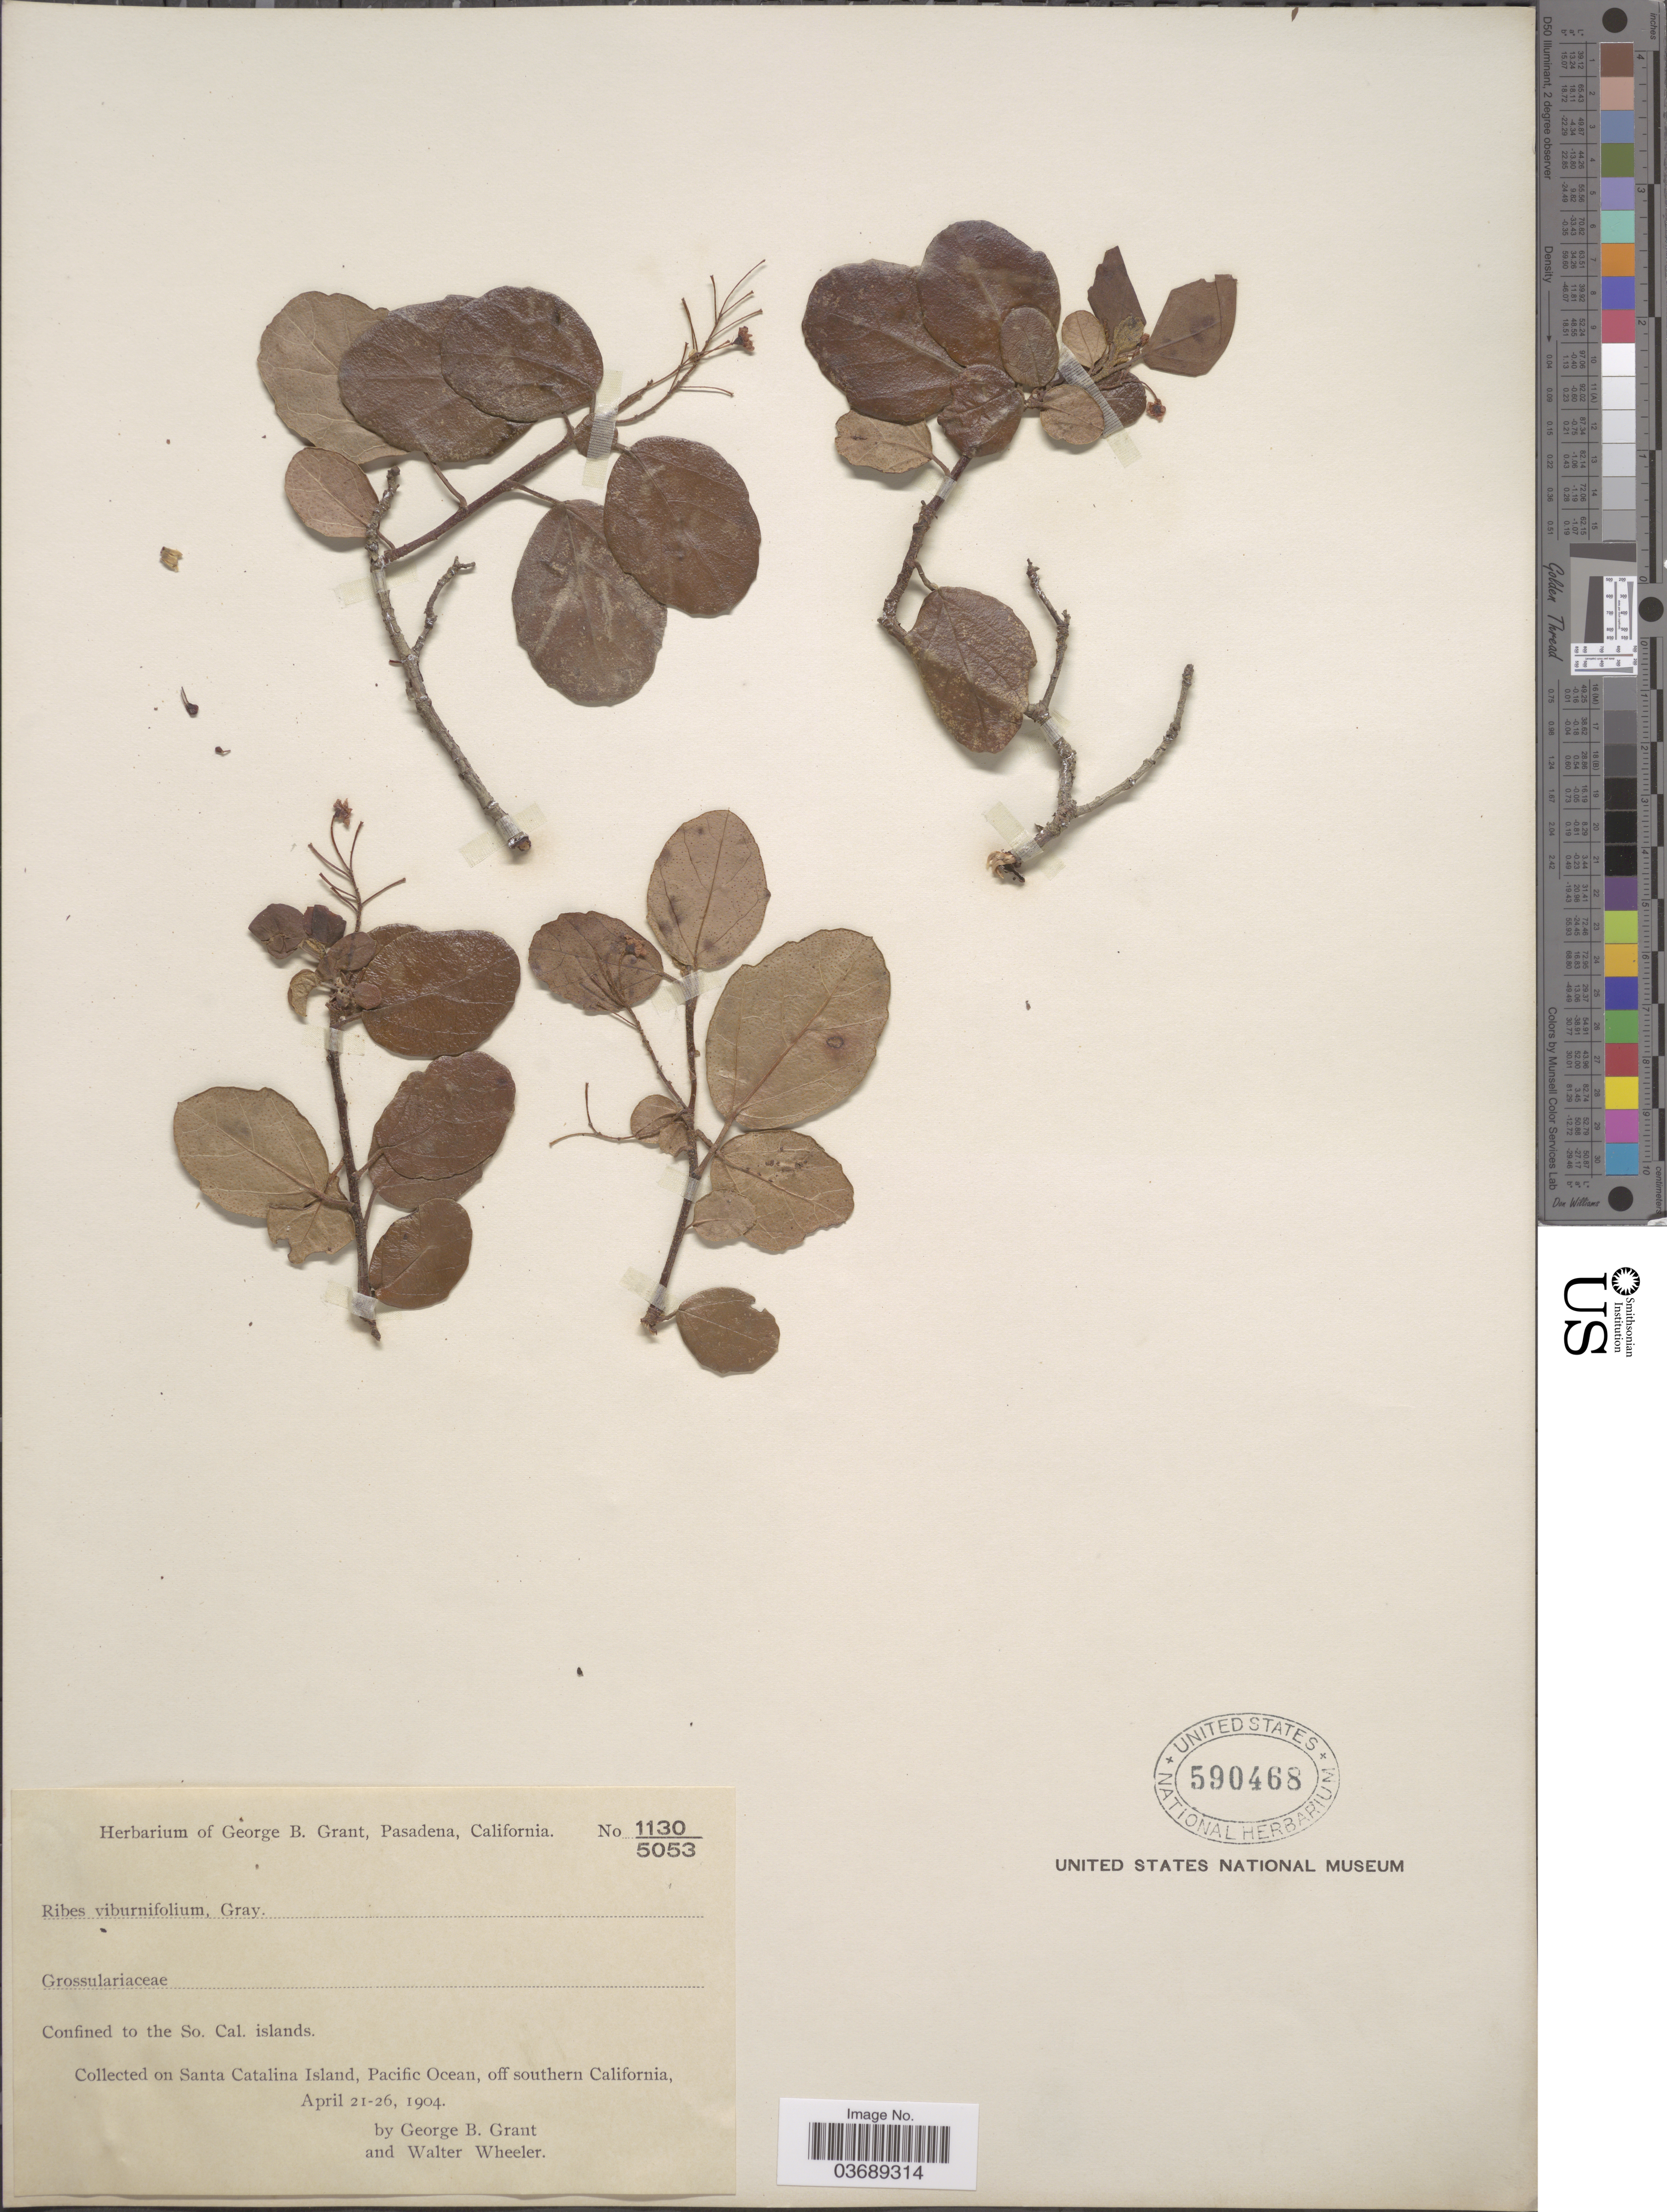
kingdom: Plantae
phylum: Tracheophyta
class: Magnoliopsida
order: Saxifragales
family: Grossulariaceae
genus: Ribes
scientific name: Ribes viburnifolium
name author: A. Gray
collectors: G. Grant & W. Wheeler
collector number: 1130/5053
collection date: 1904-04-21/1904-04-26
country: United States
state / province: California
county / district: Los Angeles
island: Santa Catalina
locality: Santa Catalina Island, Pacific Ocean, off southern California.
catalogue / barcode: US 590468